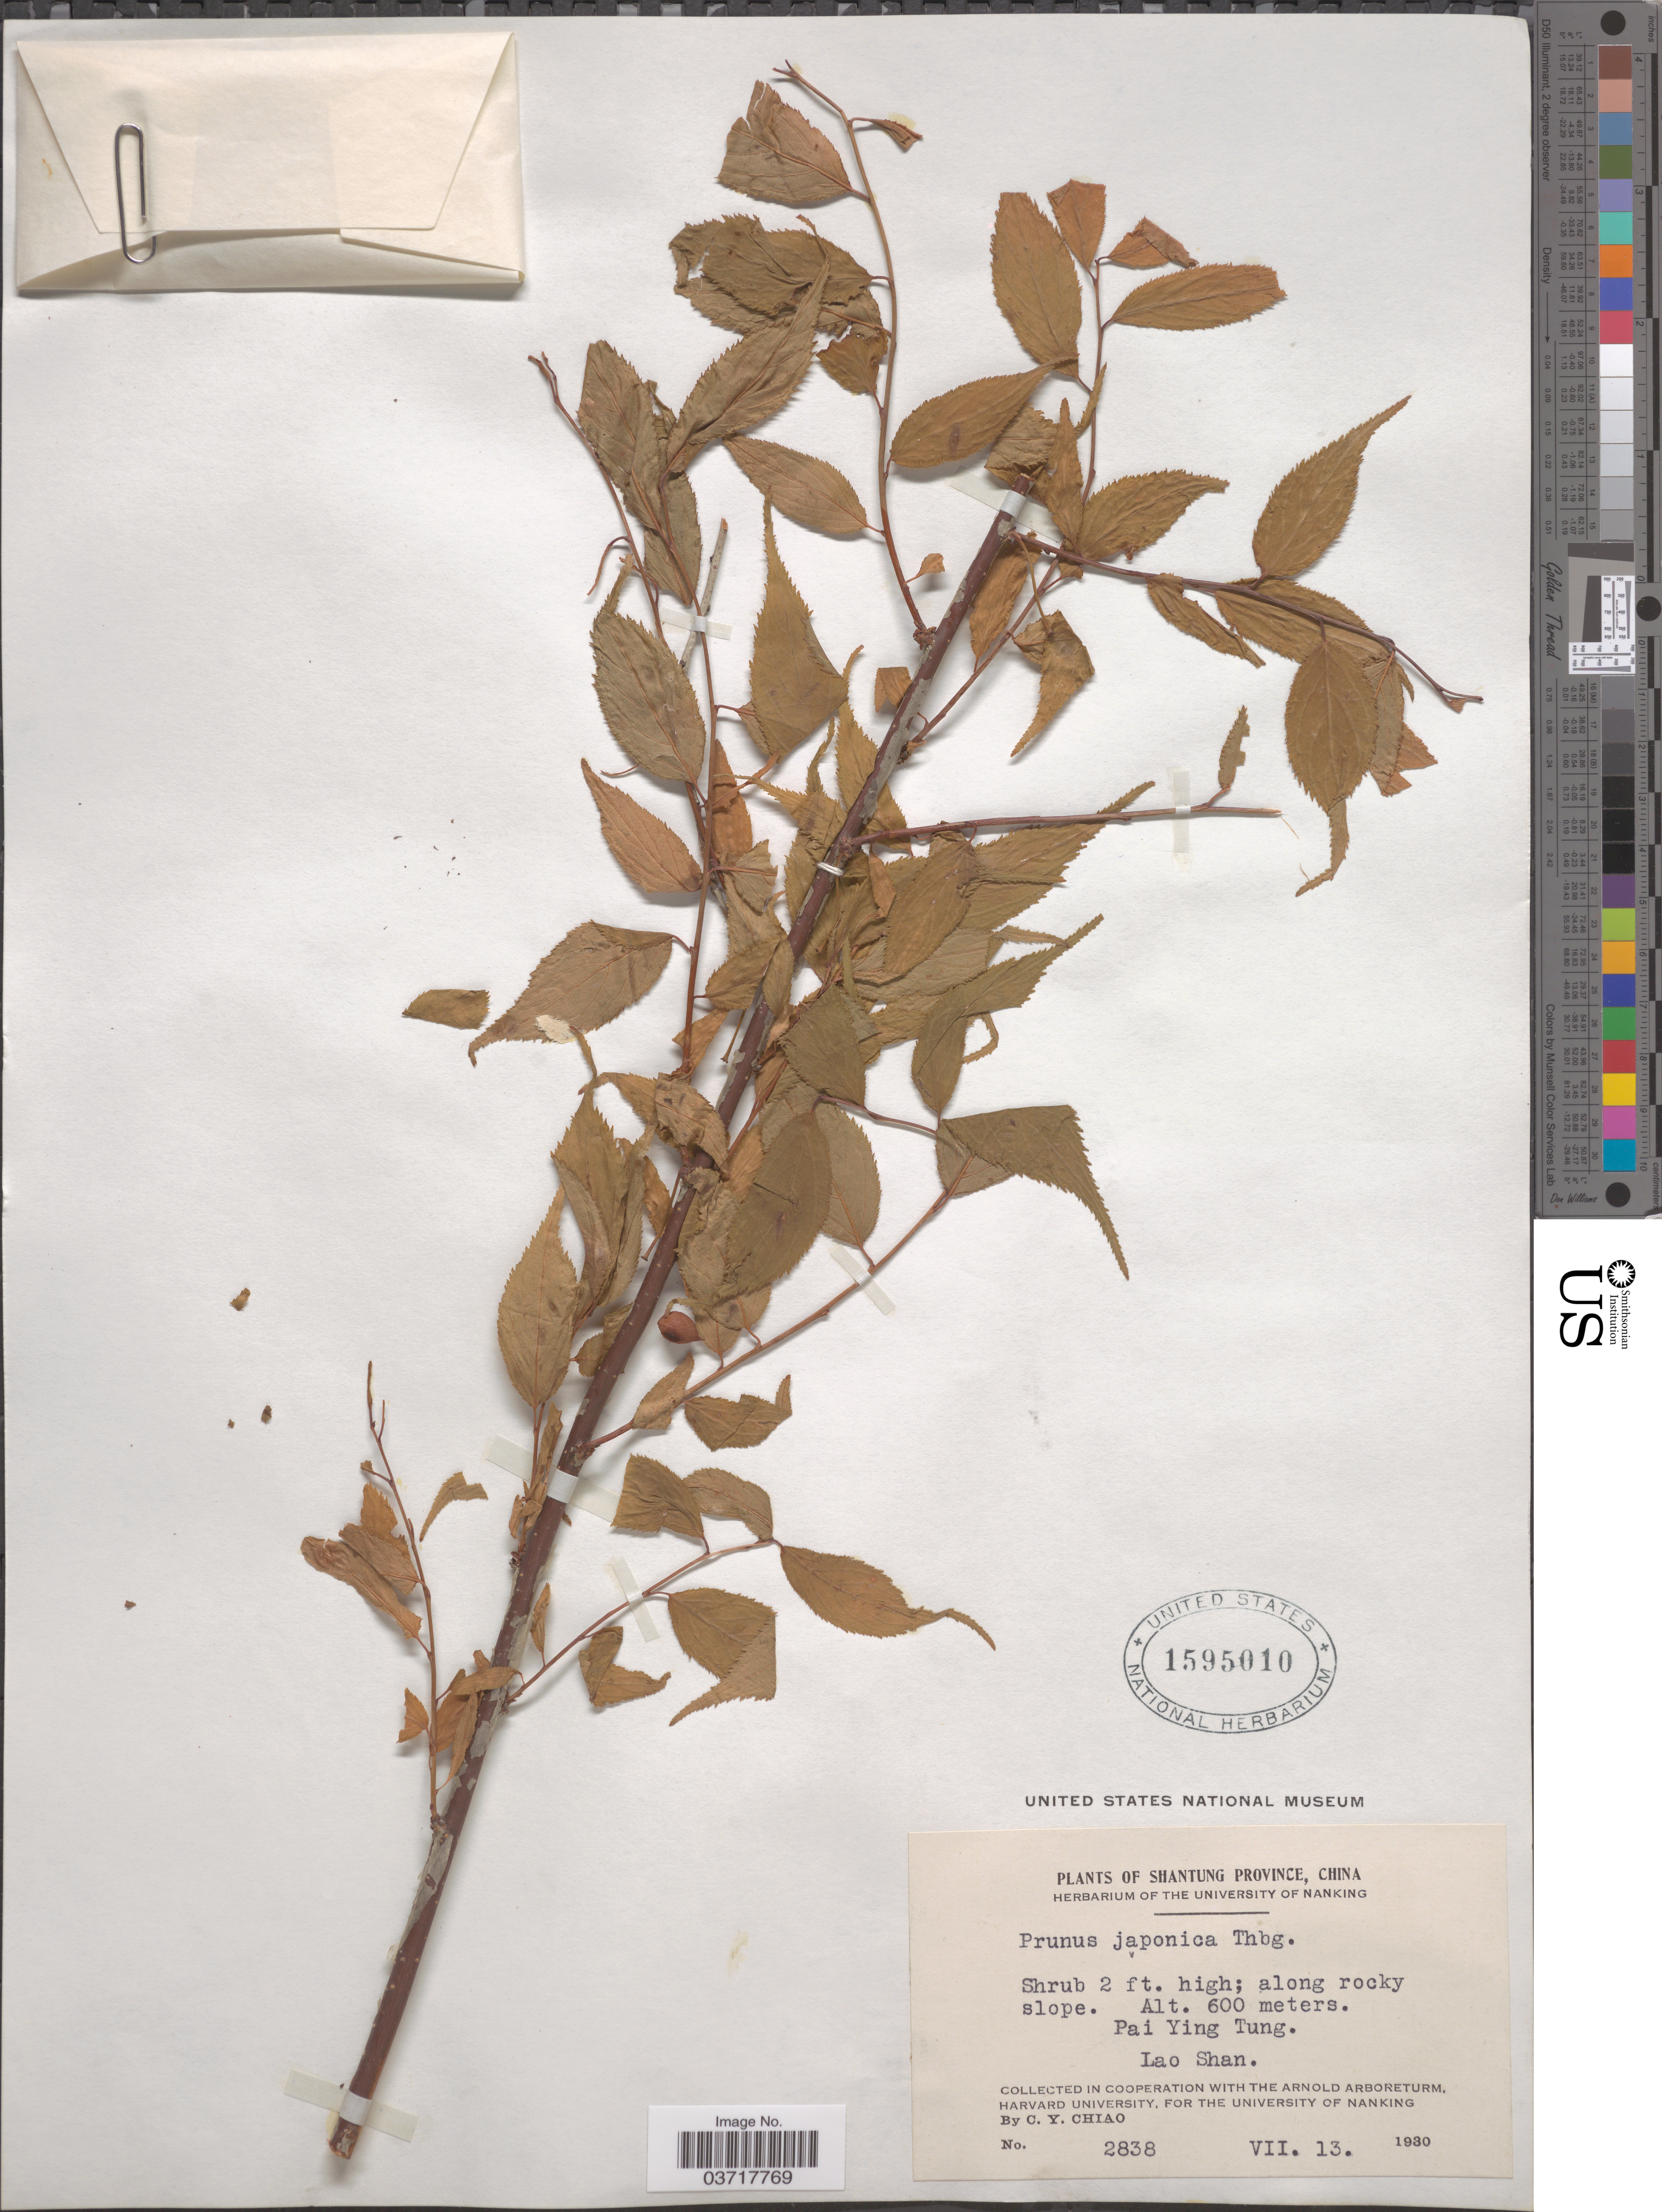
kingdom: Plantae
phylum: Tracheophyta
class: Magnoliopsida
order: Rosales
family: Rosaceae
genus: Prunus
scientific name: Prunus japonica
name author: Thunb.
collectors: C. Y. Chiao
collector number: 2838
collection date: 1930-07-13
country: China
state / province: Shandong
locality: Shandong Province. Pai Ying Tung. Lao Shan.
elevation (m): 600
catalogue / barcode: US 1595010